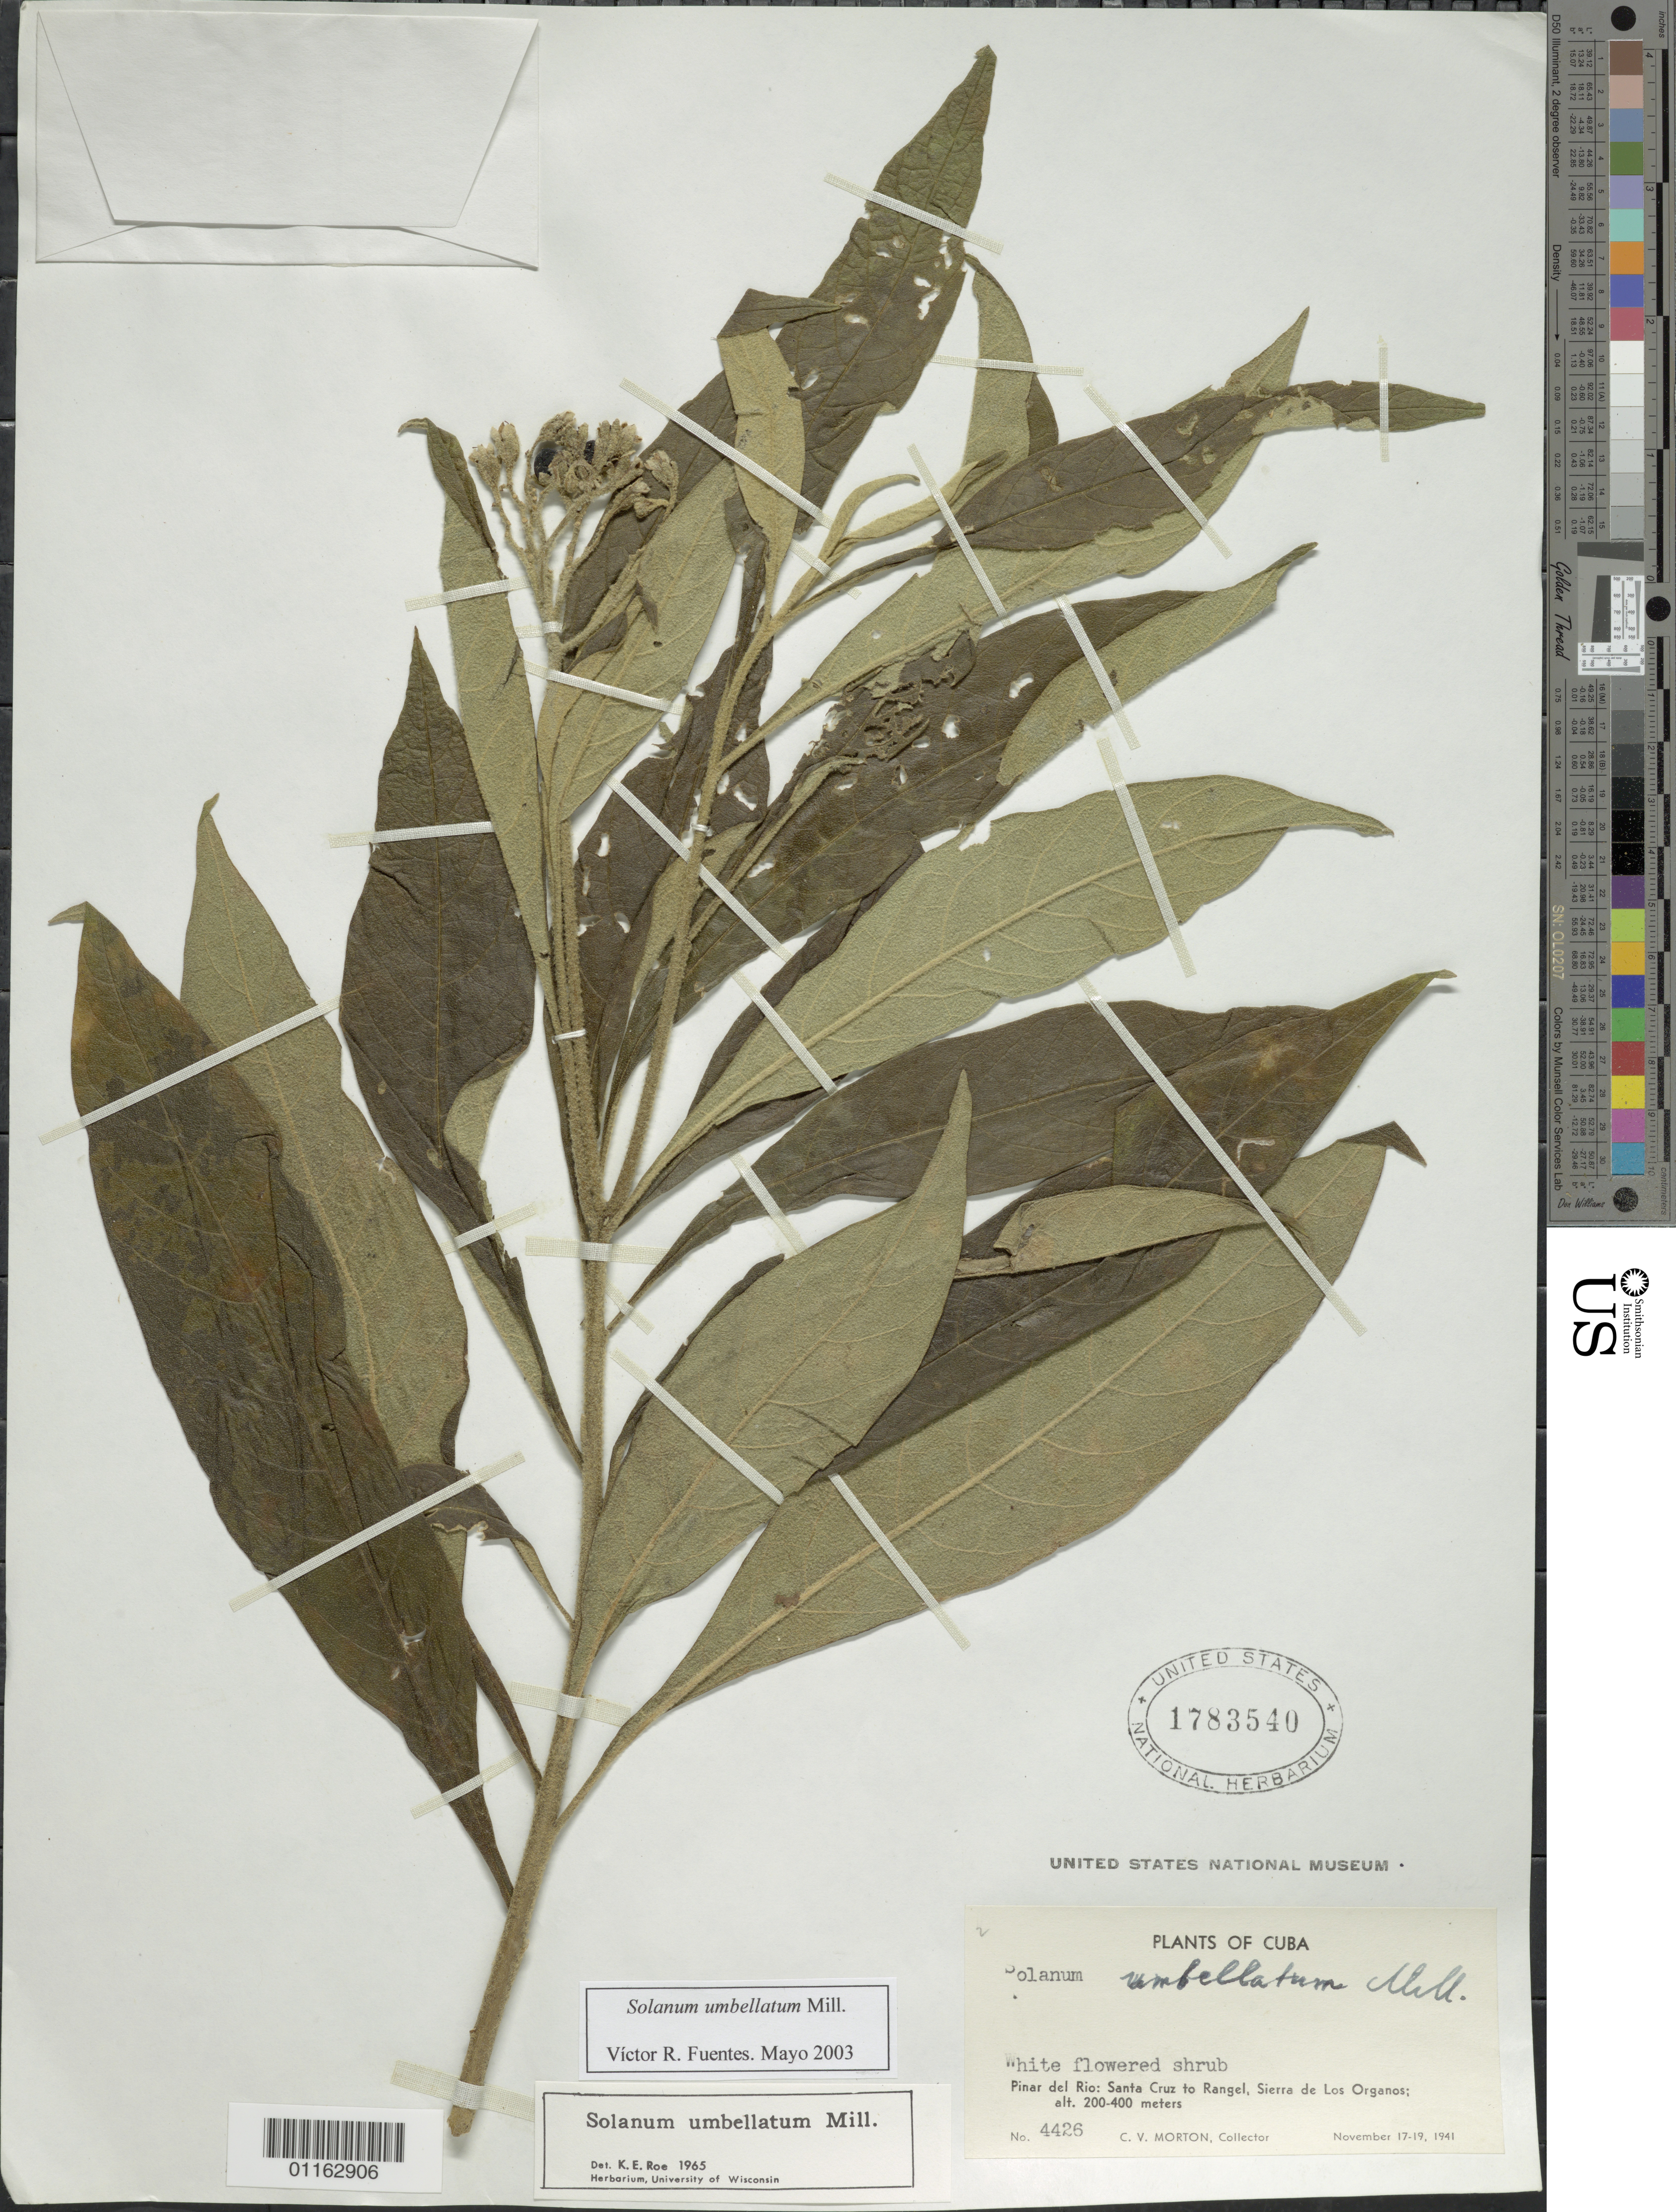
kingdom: Plantae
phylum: Tracheophyta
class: Magnoliopsida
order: Solanales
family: Solanaceae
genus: Solanum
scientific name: Solanum umbellatum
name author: Mill.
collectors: C. V. Morton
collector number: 4426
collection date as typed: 17 Nov 1941 to 19 Nov 1941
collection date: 1941-11-17/1941-11-19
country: Cuba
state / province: Pinar del Rio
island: Cuba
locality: Santa Cruz to Rangel, Sierra de Los Organos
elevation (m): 200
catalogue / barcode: US 1783540